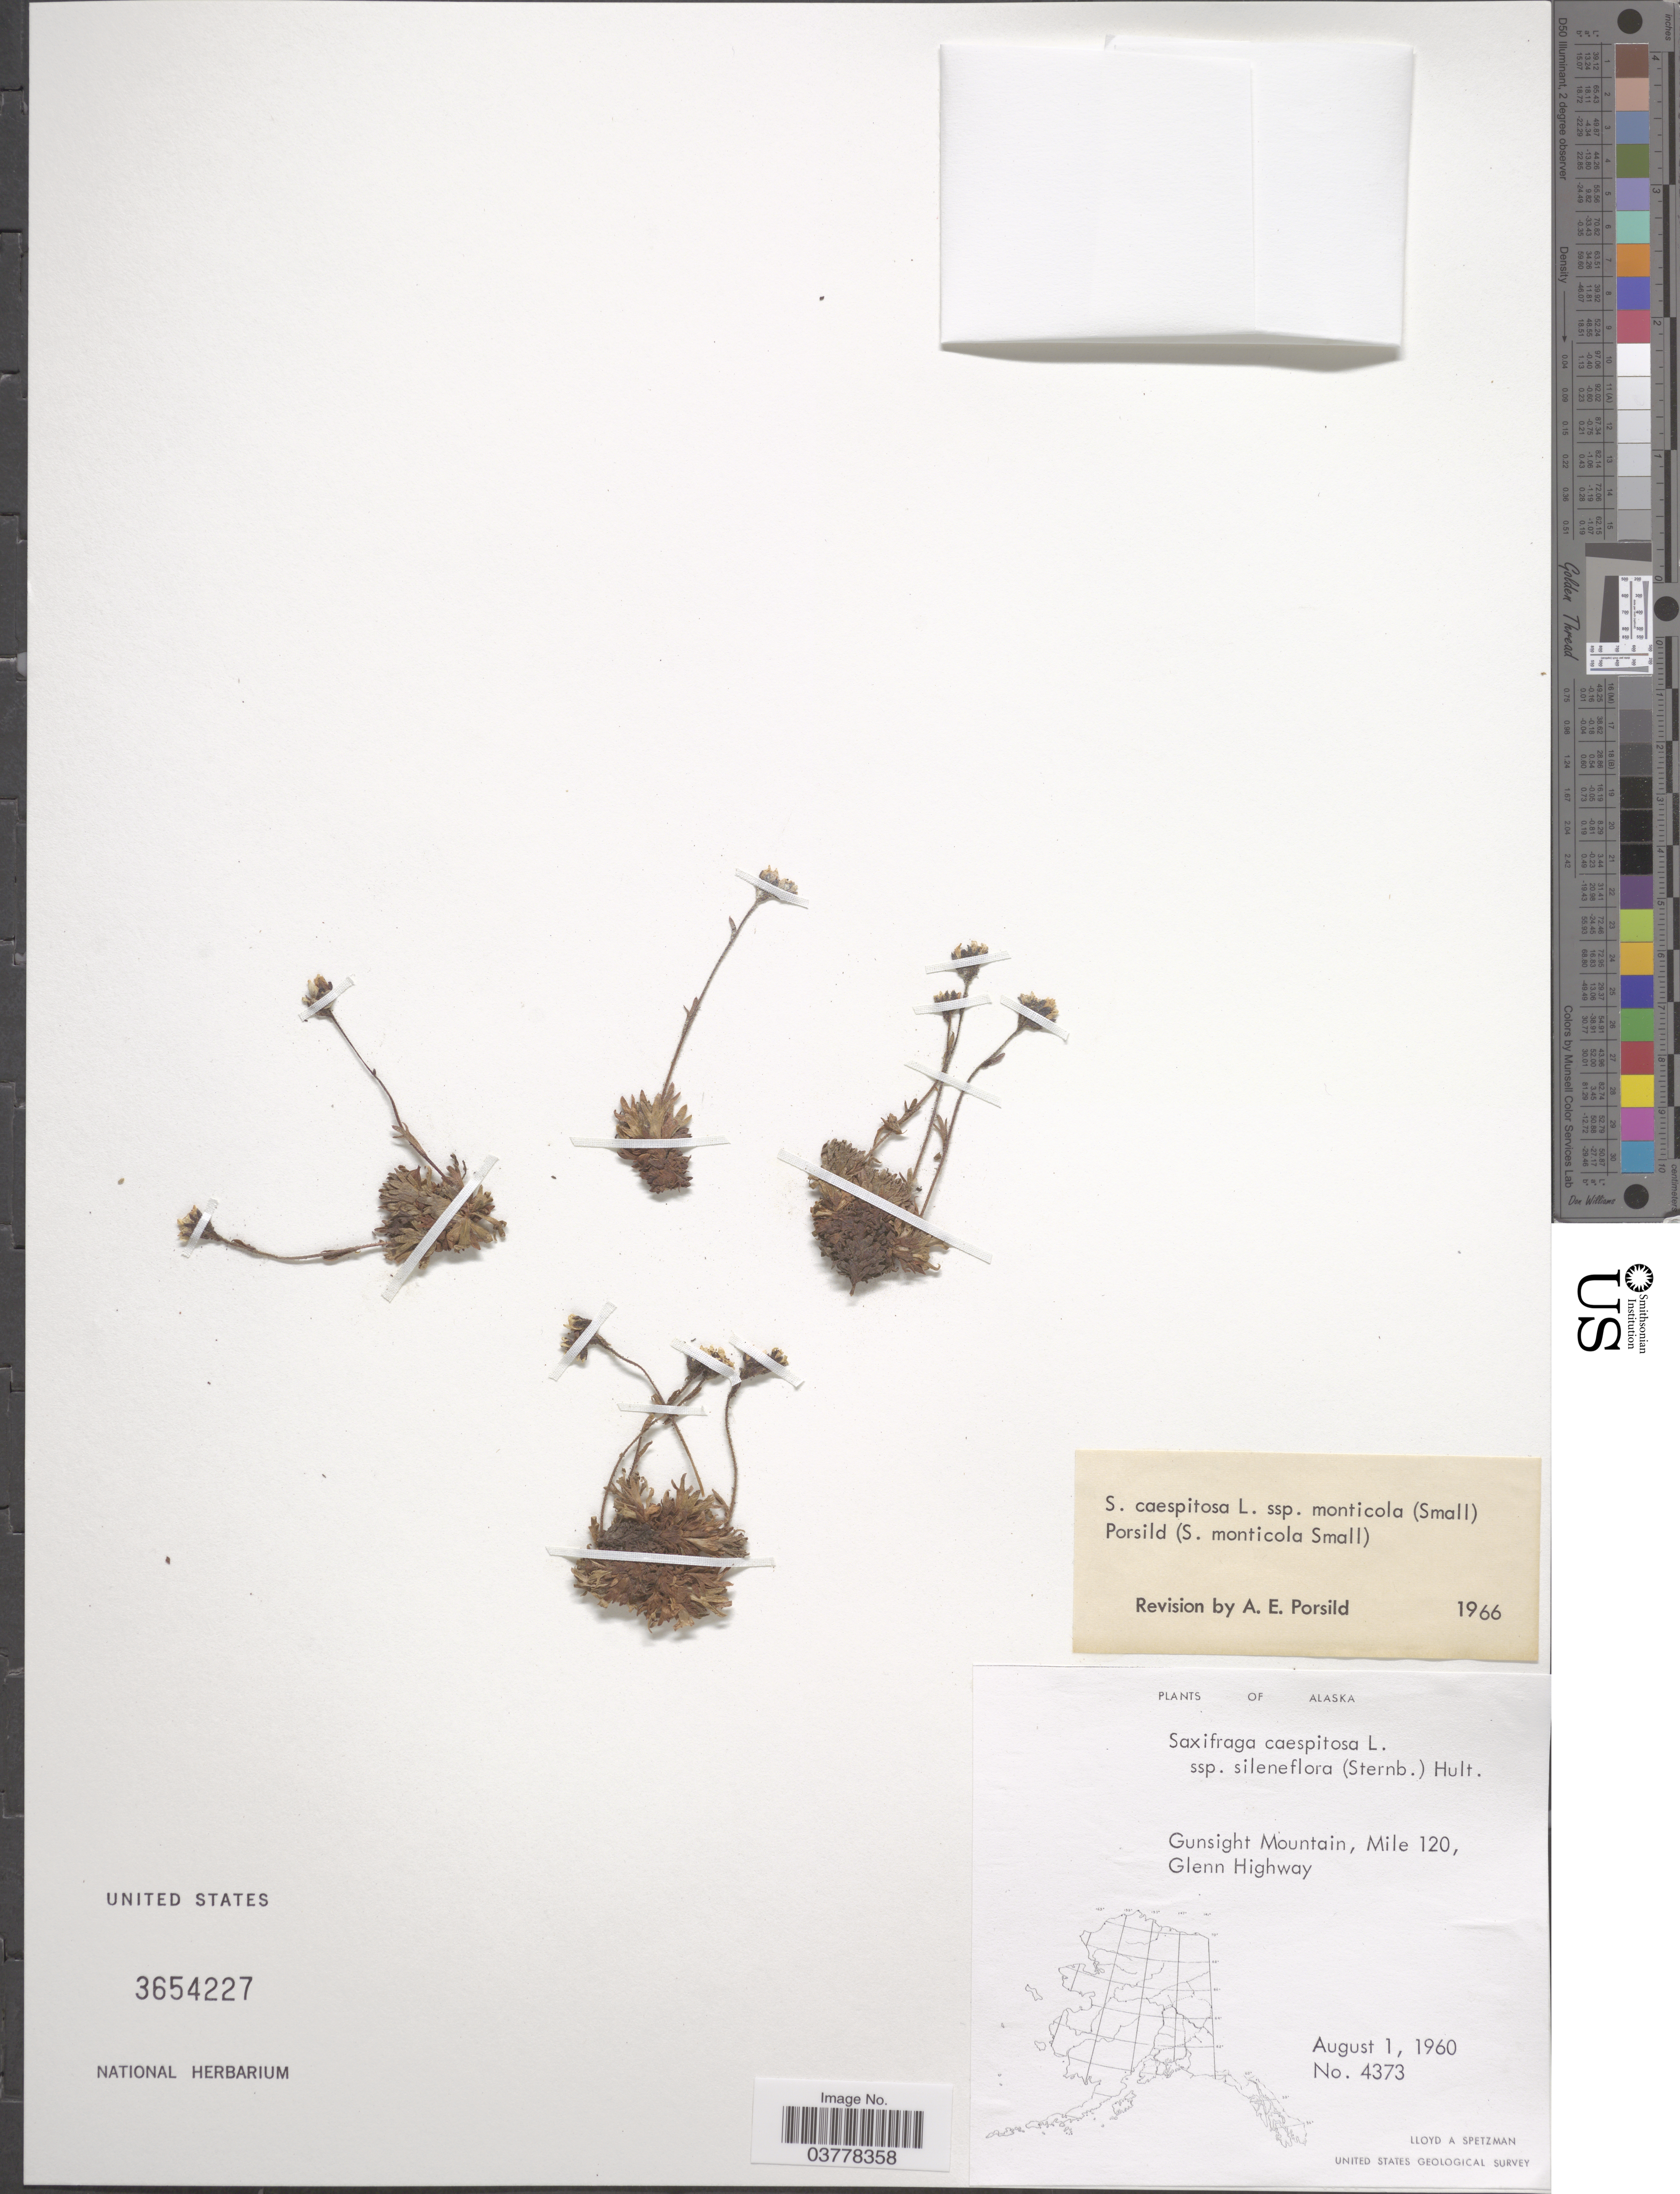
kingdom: Plantae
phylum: Tracheophyta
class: Magnoliopsida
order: Saxifragales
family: Saxifragaceae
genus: Saxifraga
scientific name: Saxifraga caespitosa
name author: L.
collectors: L. Spetzman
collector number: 4373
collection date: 1960-08-01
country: United States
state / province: Alaska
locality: Gunsight Mountain, Mile 120, Glenn Highway.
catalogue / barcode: US 3654227